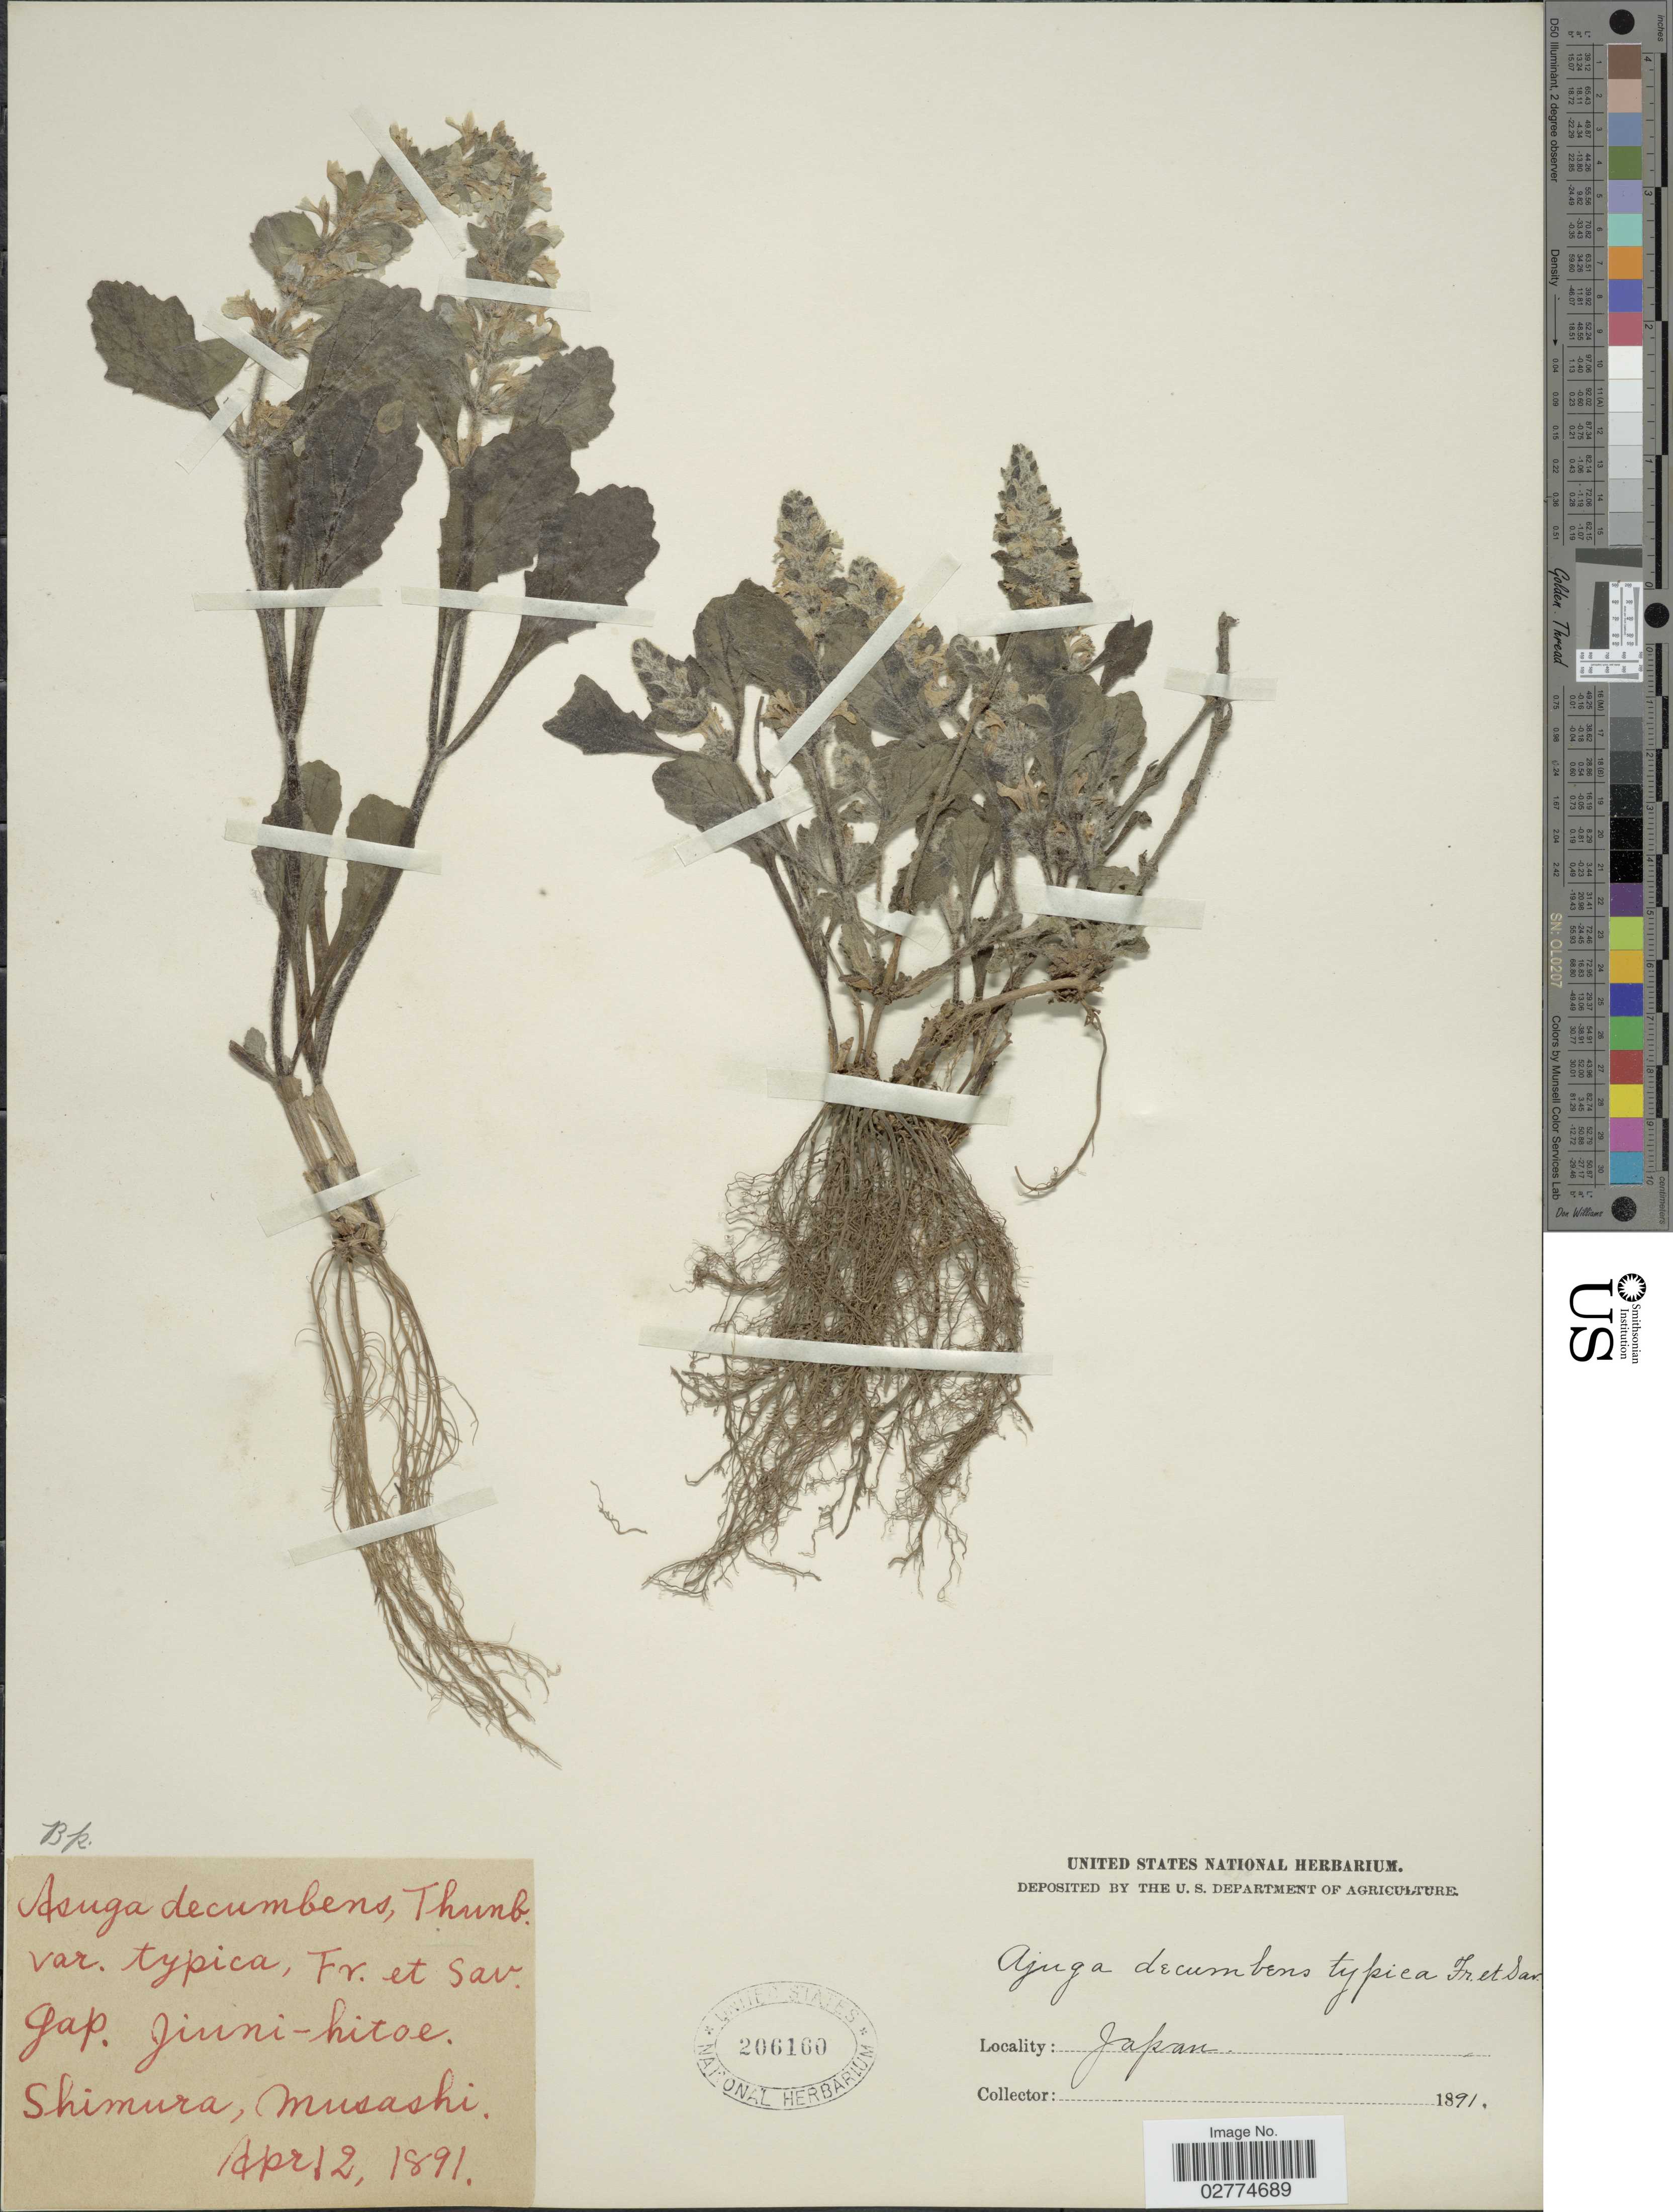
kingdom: Plantae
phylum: Tracheophyta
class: Magnoliopsida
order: Lamiales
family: Lamiaceae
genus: Ajuga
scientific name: Ajuga decumbens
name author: Thunb.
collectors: ex herb. U. S. Department of Agriculture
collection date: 1891-04-12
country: Japan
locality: Shimura, Musashi.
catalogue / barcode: US 206160